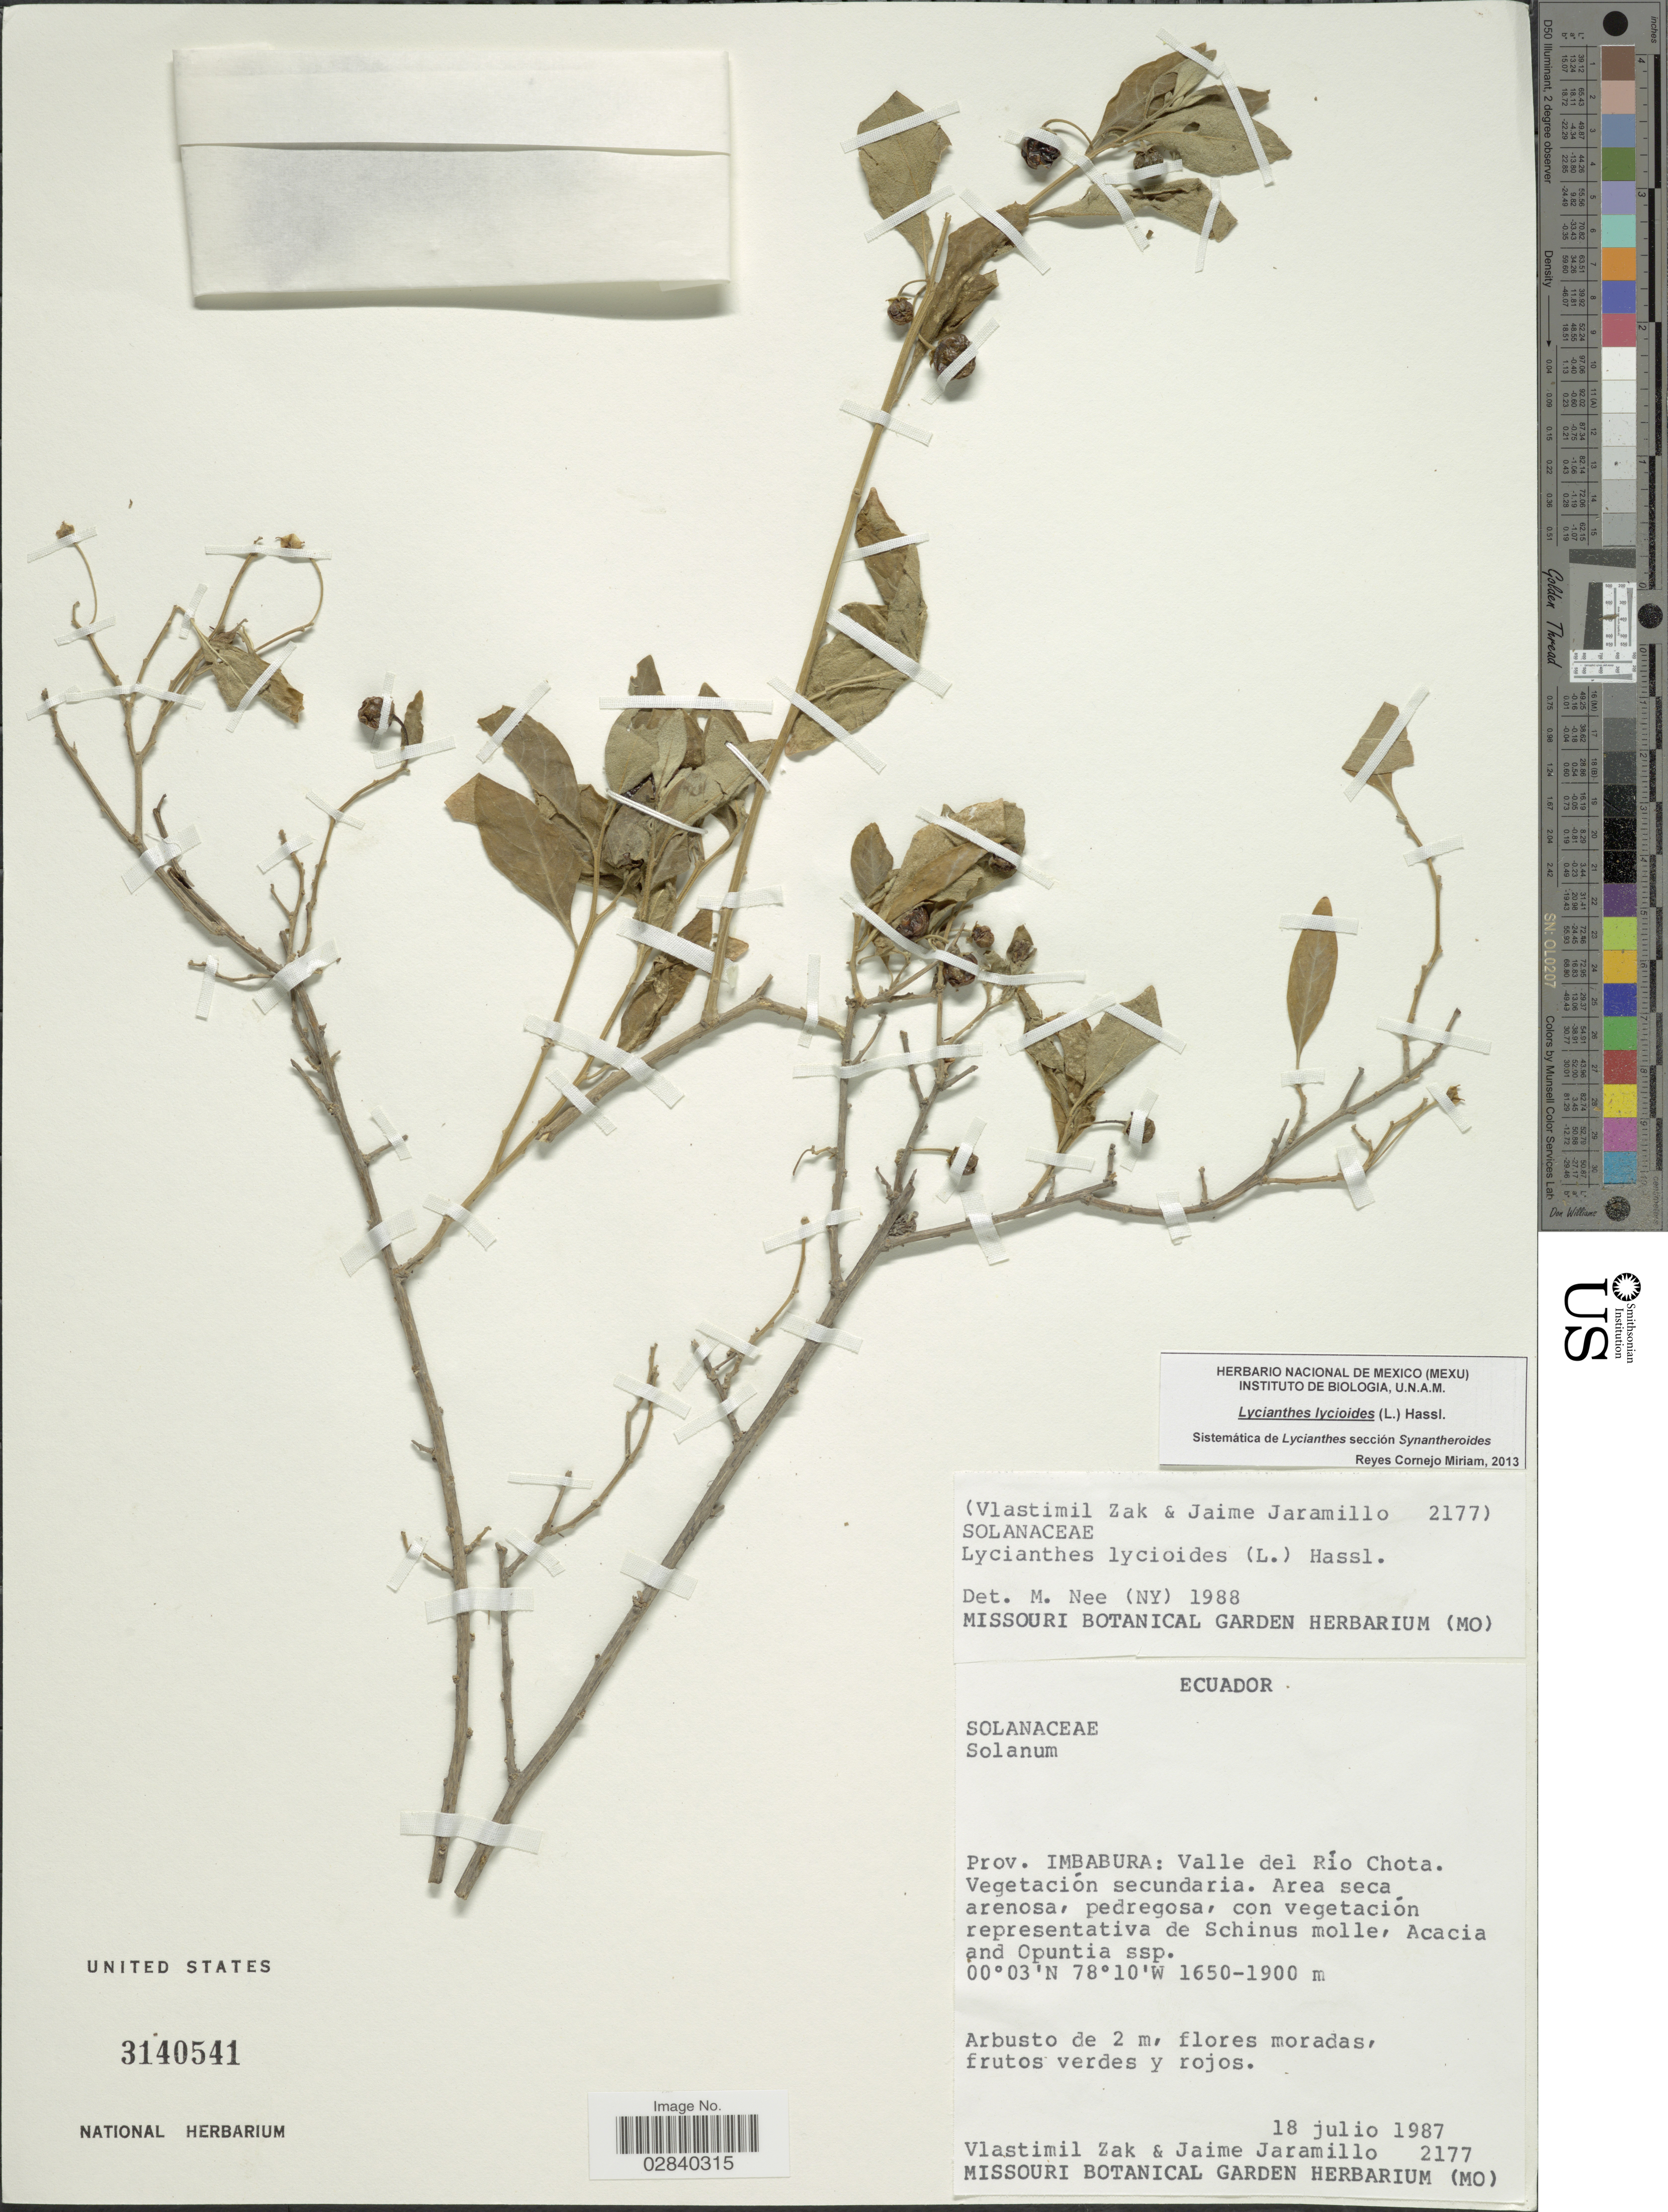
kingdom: Plantae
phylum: Tracheophyta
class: Magnoliopsida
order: Solanales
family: Solanaceae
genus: Lycianthes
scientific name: Lycianthes lycioides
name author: (L.) Hassl.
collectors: V. Zak & J. Jaramillo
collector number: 2177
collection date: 1987-07-18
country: Ecuador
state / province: Imbabura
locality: Prov. Imbabura: Valle del Río Chota.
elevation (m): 1650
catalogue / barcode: US 3140541